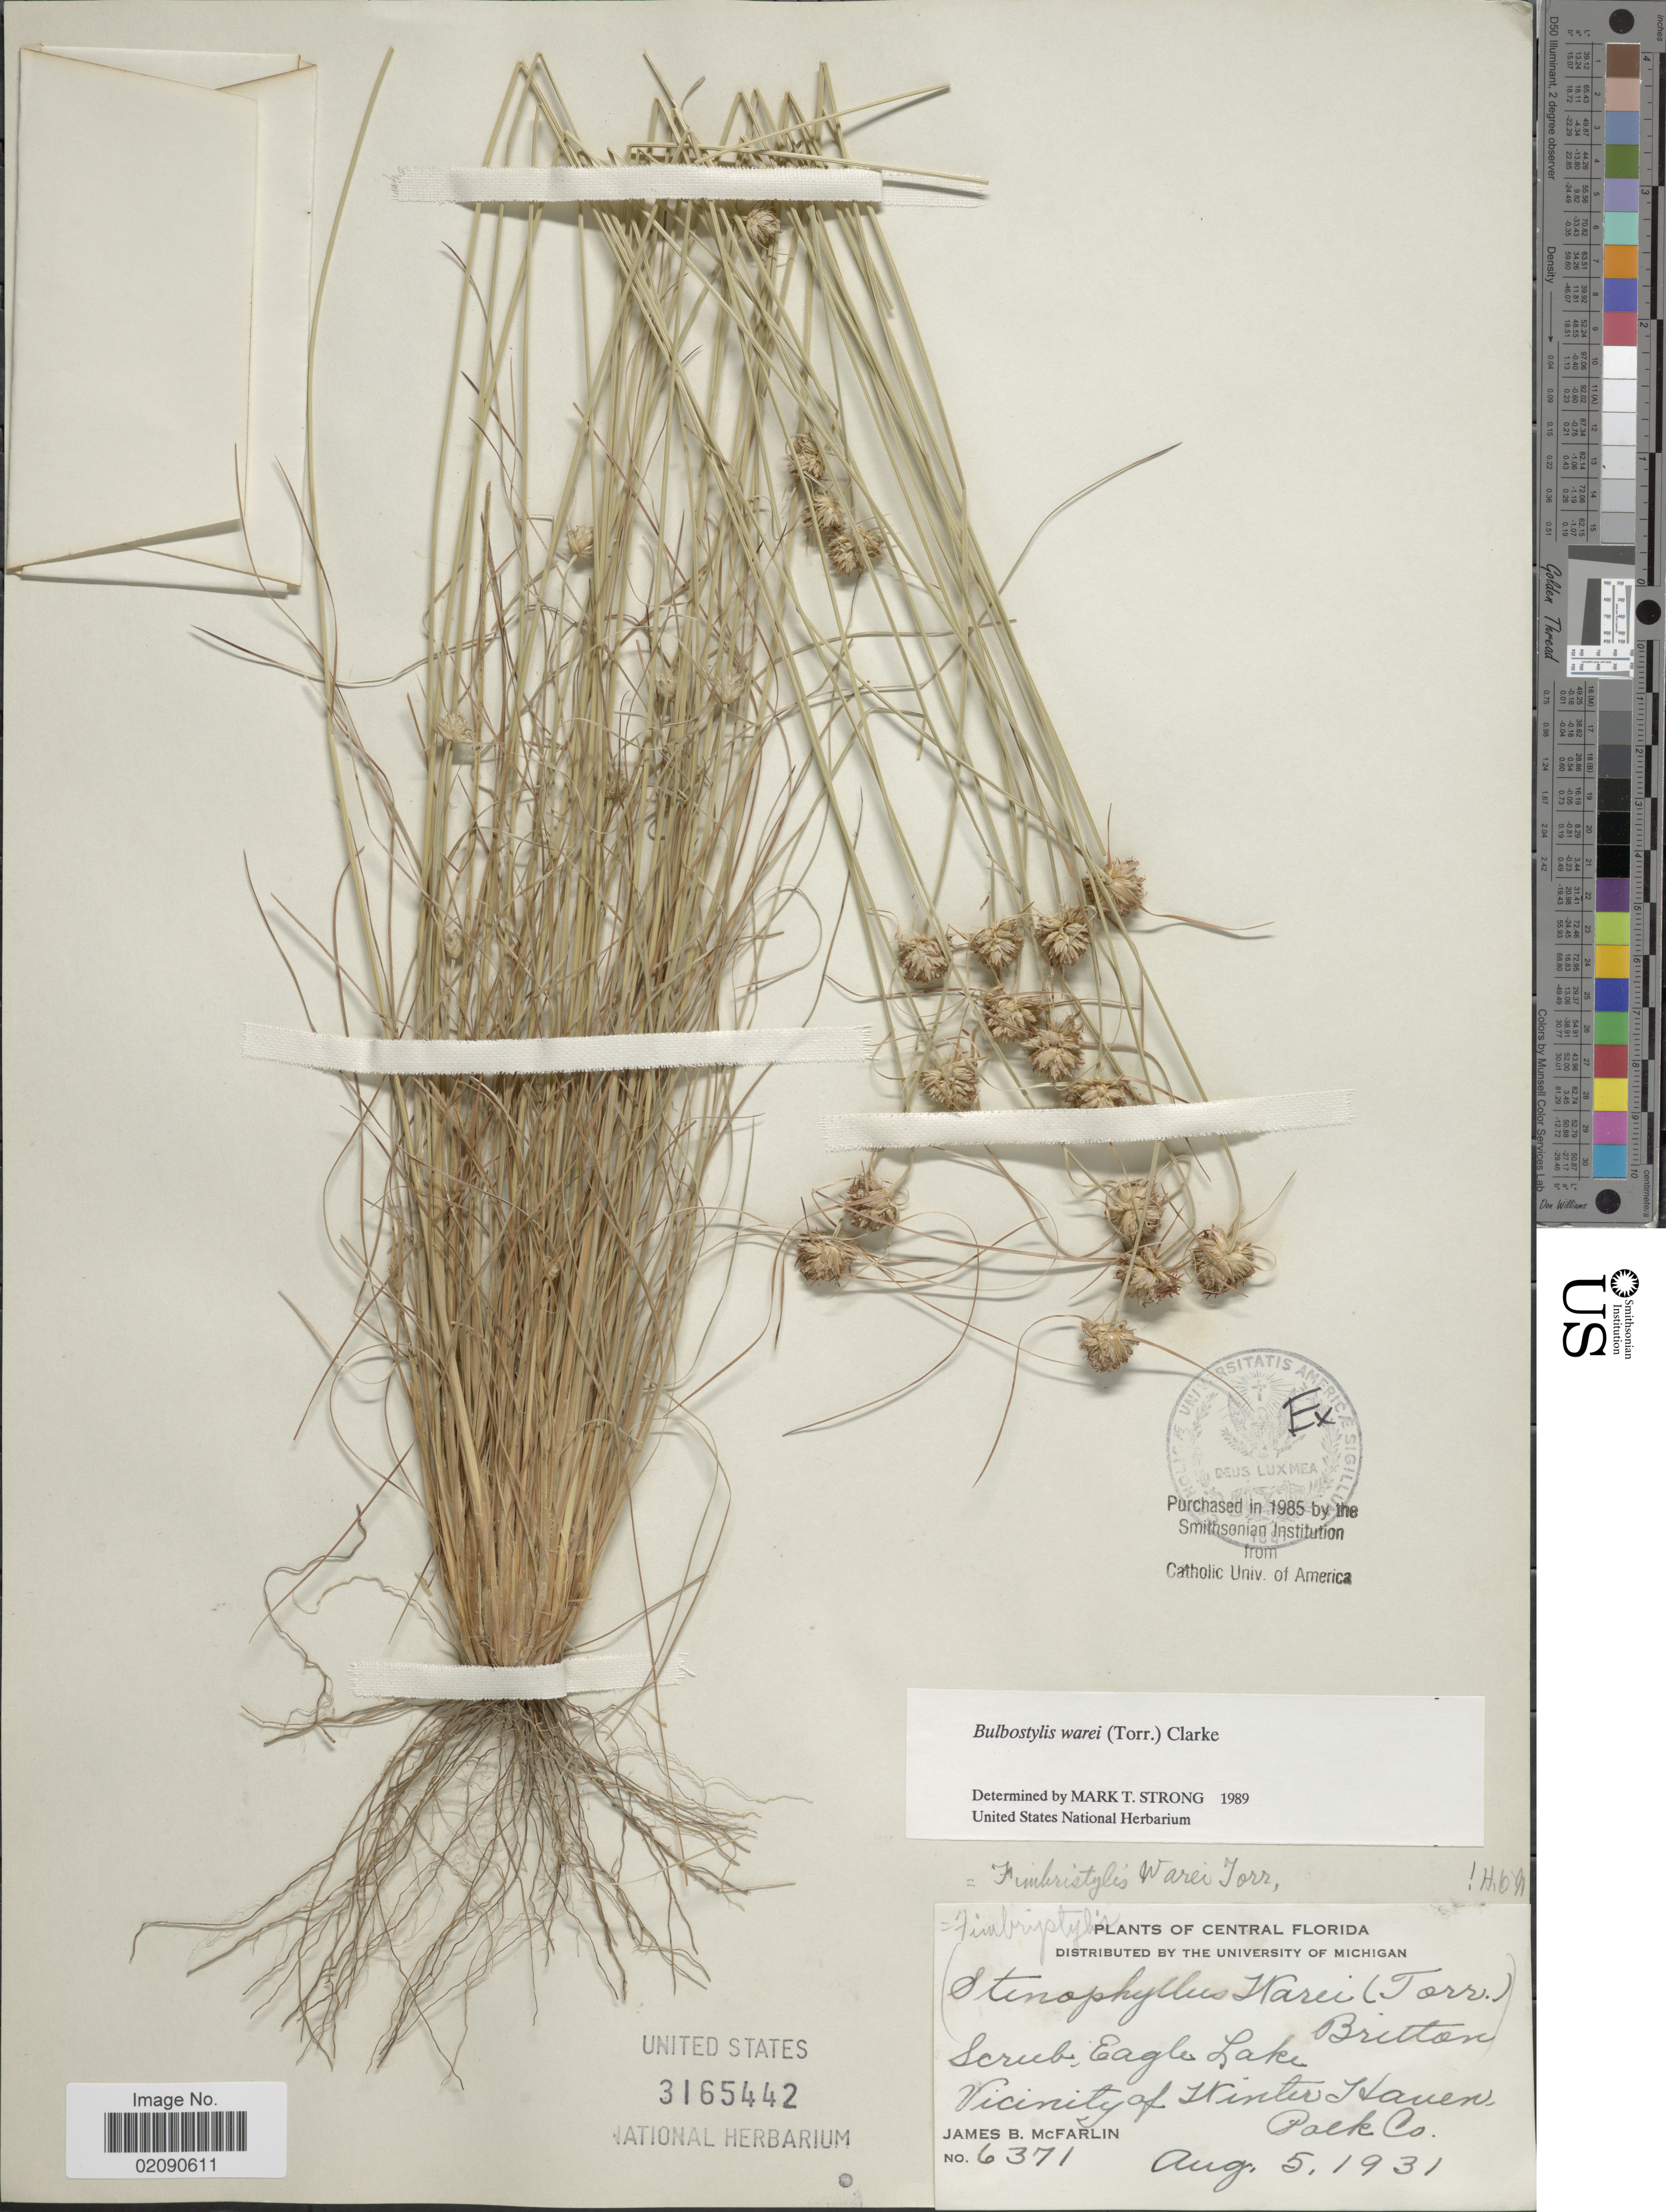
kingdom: Plantae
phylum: Tracheophyta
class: Liliopsida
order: Poales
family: Cyperaceae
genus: Bulbostylis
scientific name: Bulbostylis warei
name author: (Torr.) C.B. Clarke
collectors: J. McFarlin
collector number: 6371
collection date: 1931-08-05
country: United States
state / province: Florida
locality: Central Florida. Eagle Lake. Vicinity of Winter Haven. Polk Co.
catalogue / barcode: US 3165442